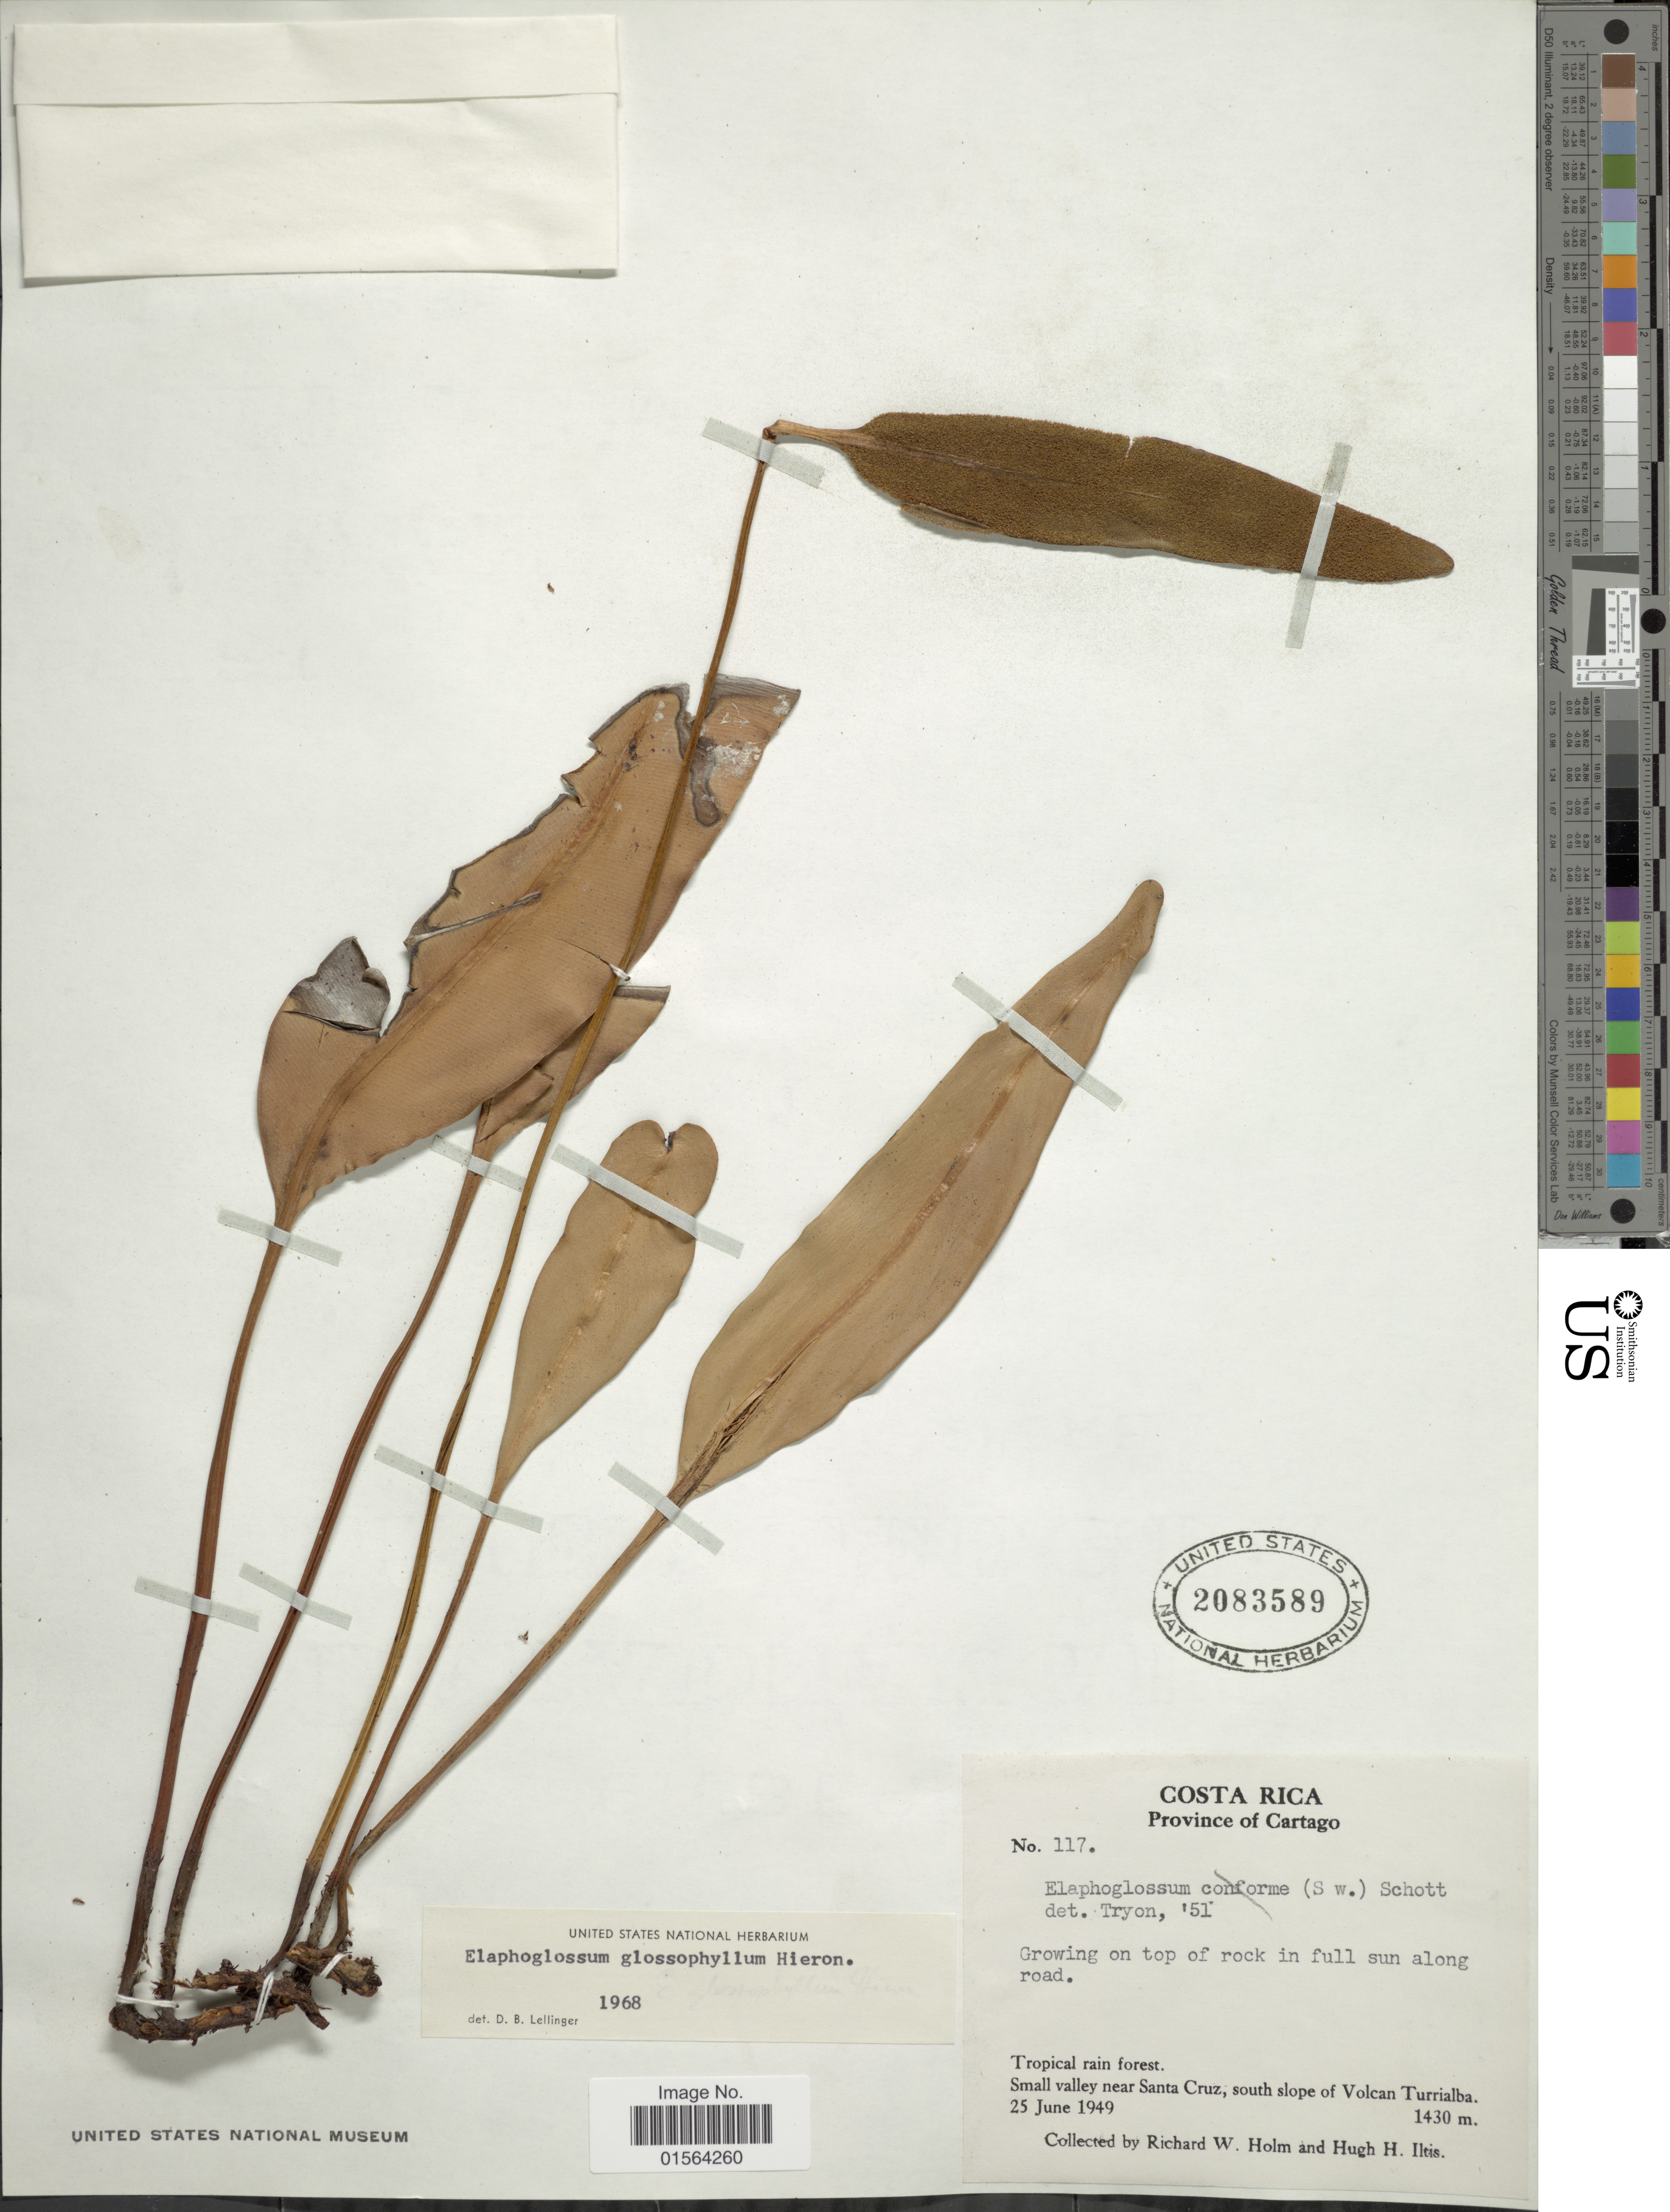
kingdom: Plantae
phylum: Tracheophyta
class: Polypodiopsida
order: Polypodiales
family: Dryopteridaceae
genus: Elaphoglossum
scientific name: Elaphoglossum lingua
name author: (C. Presl) Brack.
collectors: R. W. Holm & H. H. Iltis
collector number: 117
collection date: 1949-06-25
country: Costa Rica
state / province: Cartago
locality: Province of Cartago, small valley near Santa Cruz, south slope of Volcan Turrialba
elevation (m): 1430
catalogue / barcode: US 2083589